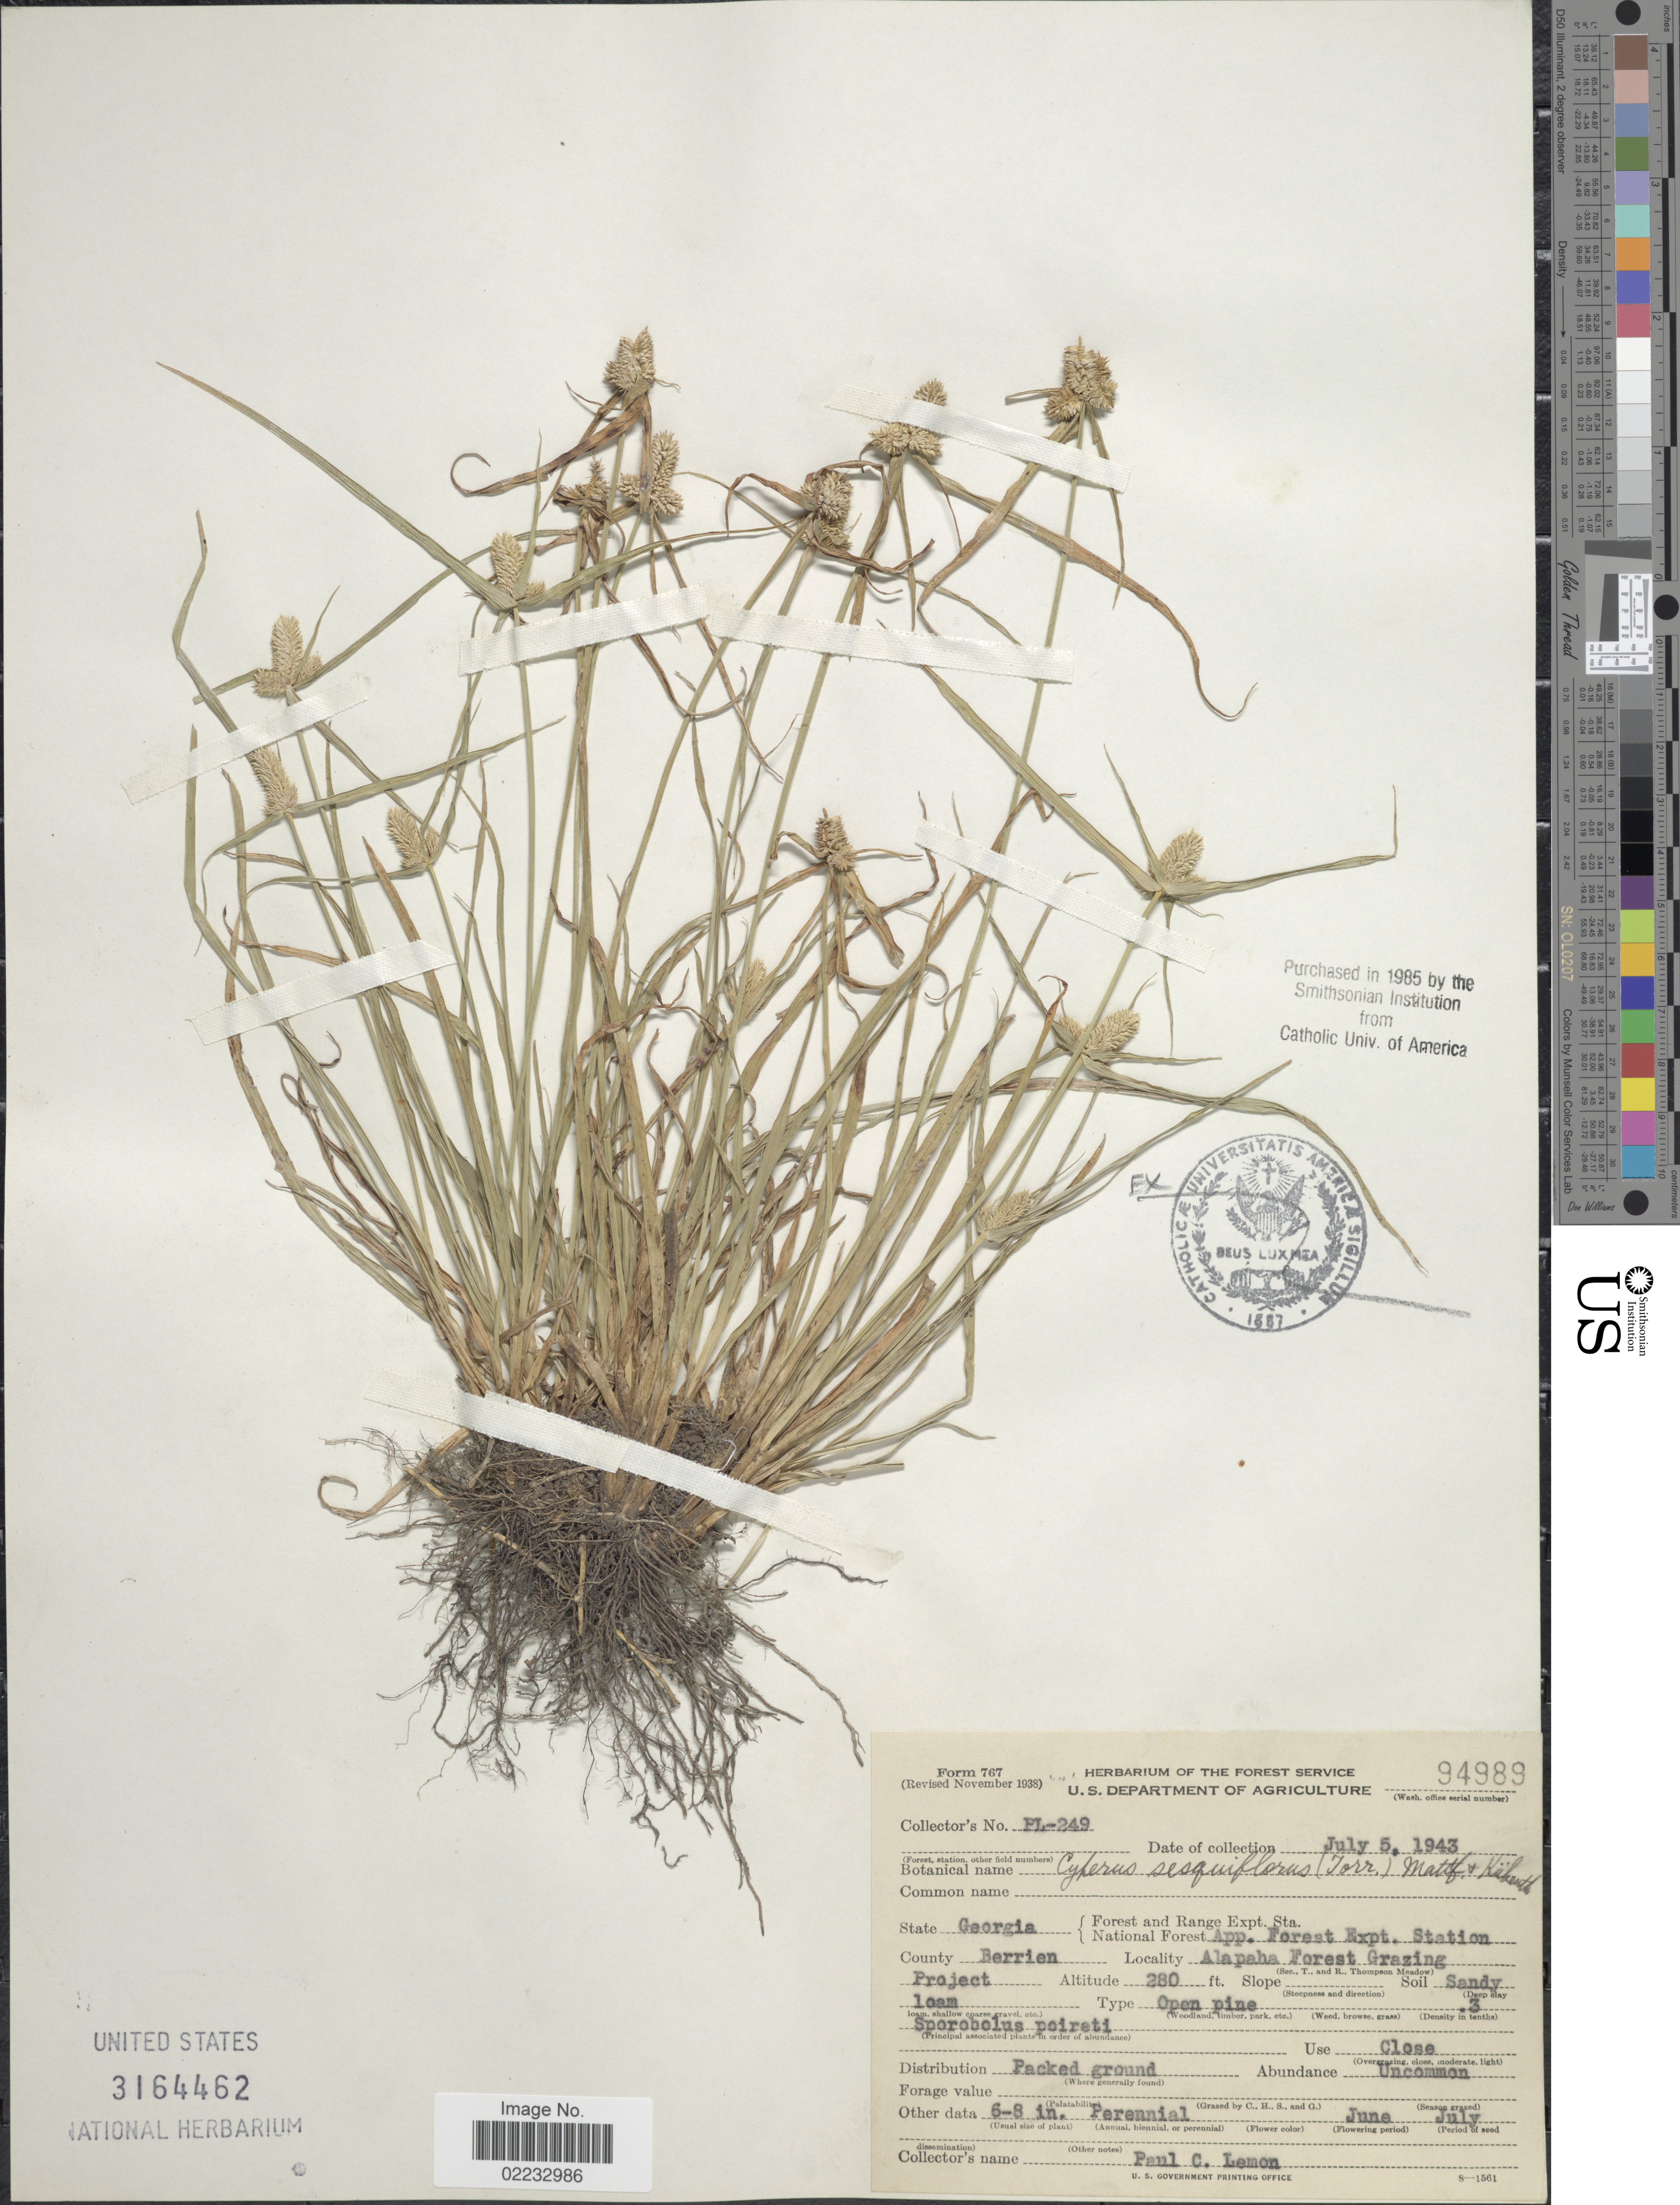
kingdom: Plantae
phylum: Tracheophyta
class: Liliopsida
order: Poales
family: Cyperaceae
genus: Cyperus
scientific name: Cyperus sesquiflorus subsp. sesquiflorus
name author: (Torr.) Mattf. & Kük.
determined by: Strong, M. T., (US), Smithsonian Institution - National Museum of Natural History (UNITED STATES)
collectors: P. Lemon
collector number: Pl-249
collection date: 1943-07-05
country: United States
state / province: Georgia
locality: County Berrien, App. Forest Expt. Station, Alapaha Forest Grazing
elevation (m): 85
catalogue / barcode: US 3164462